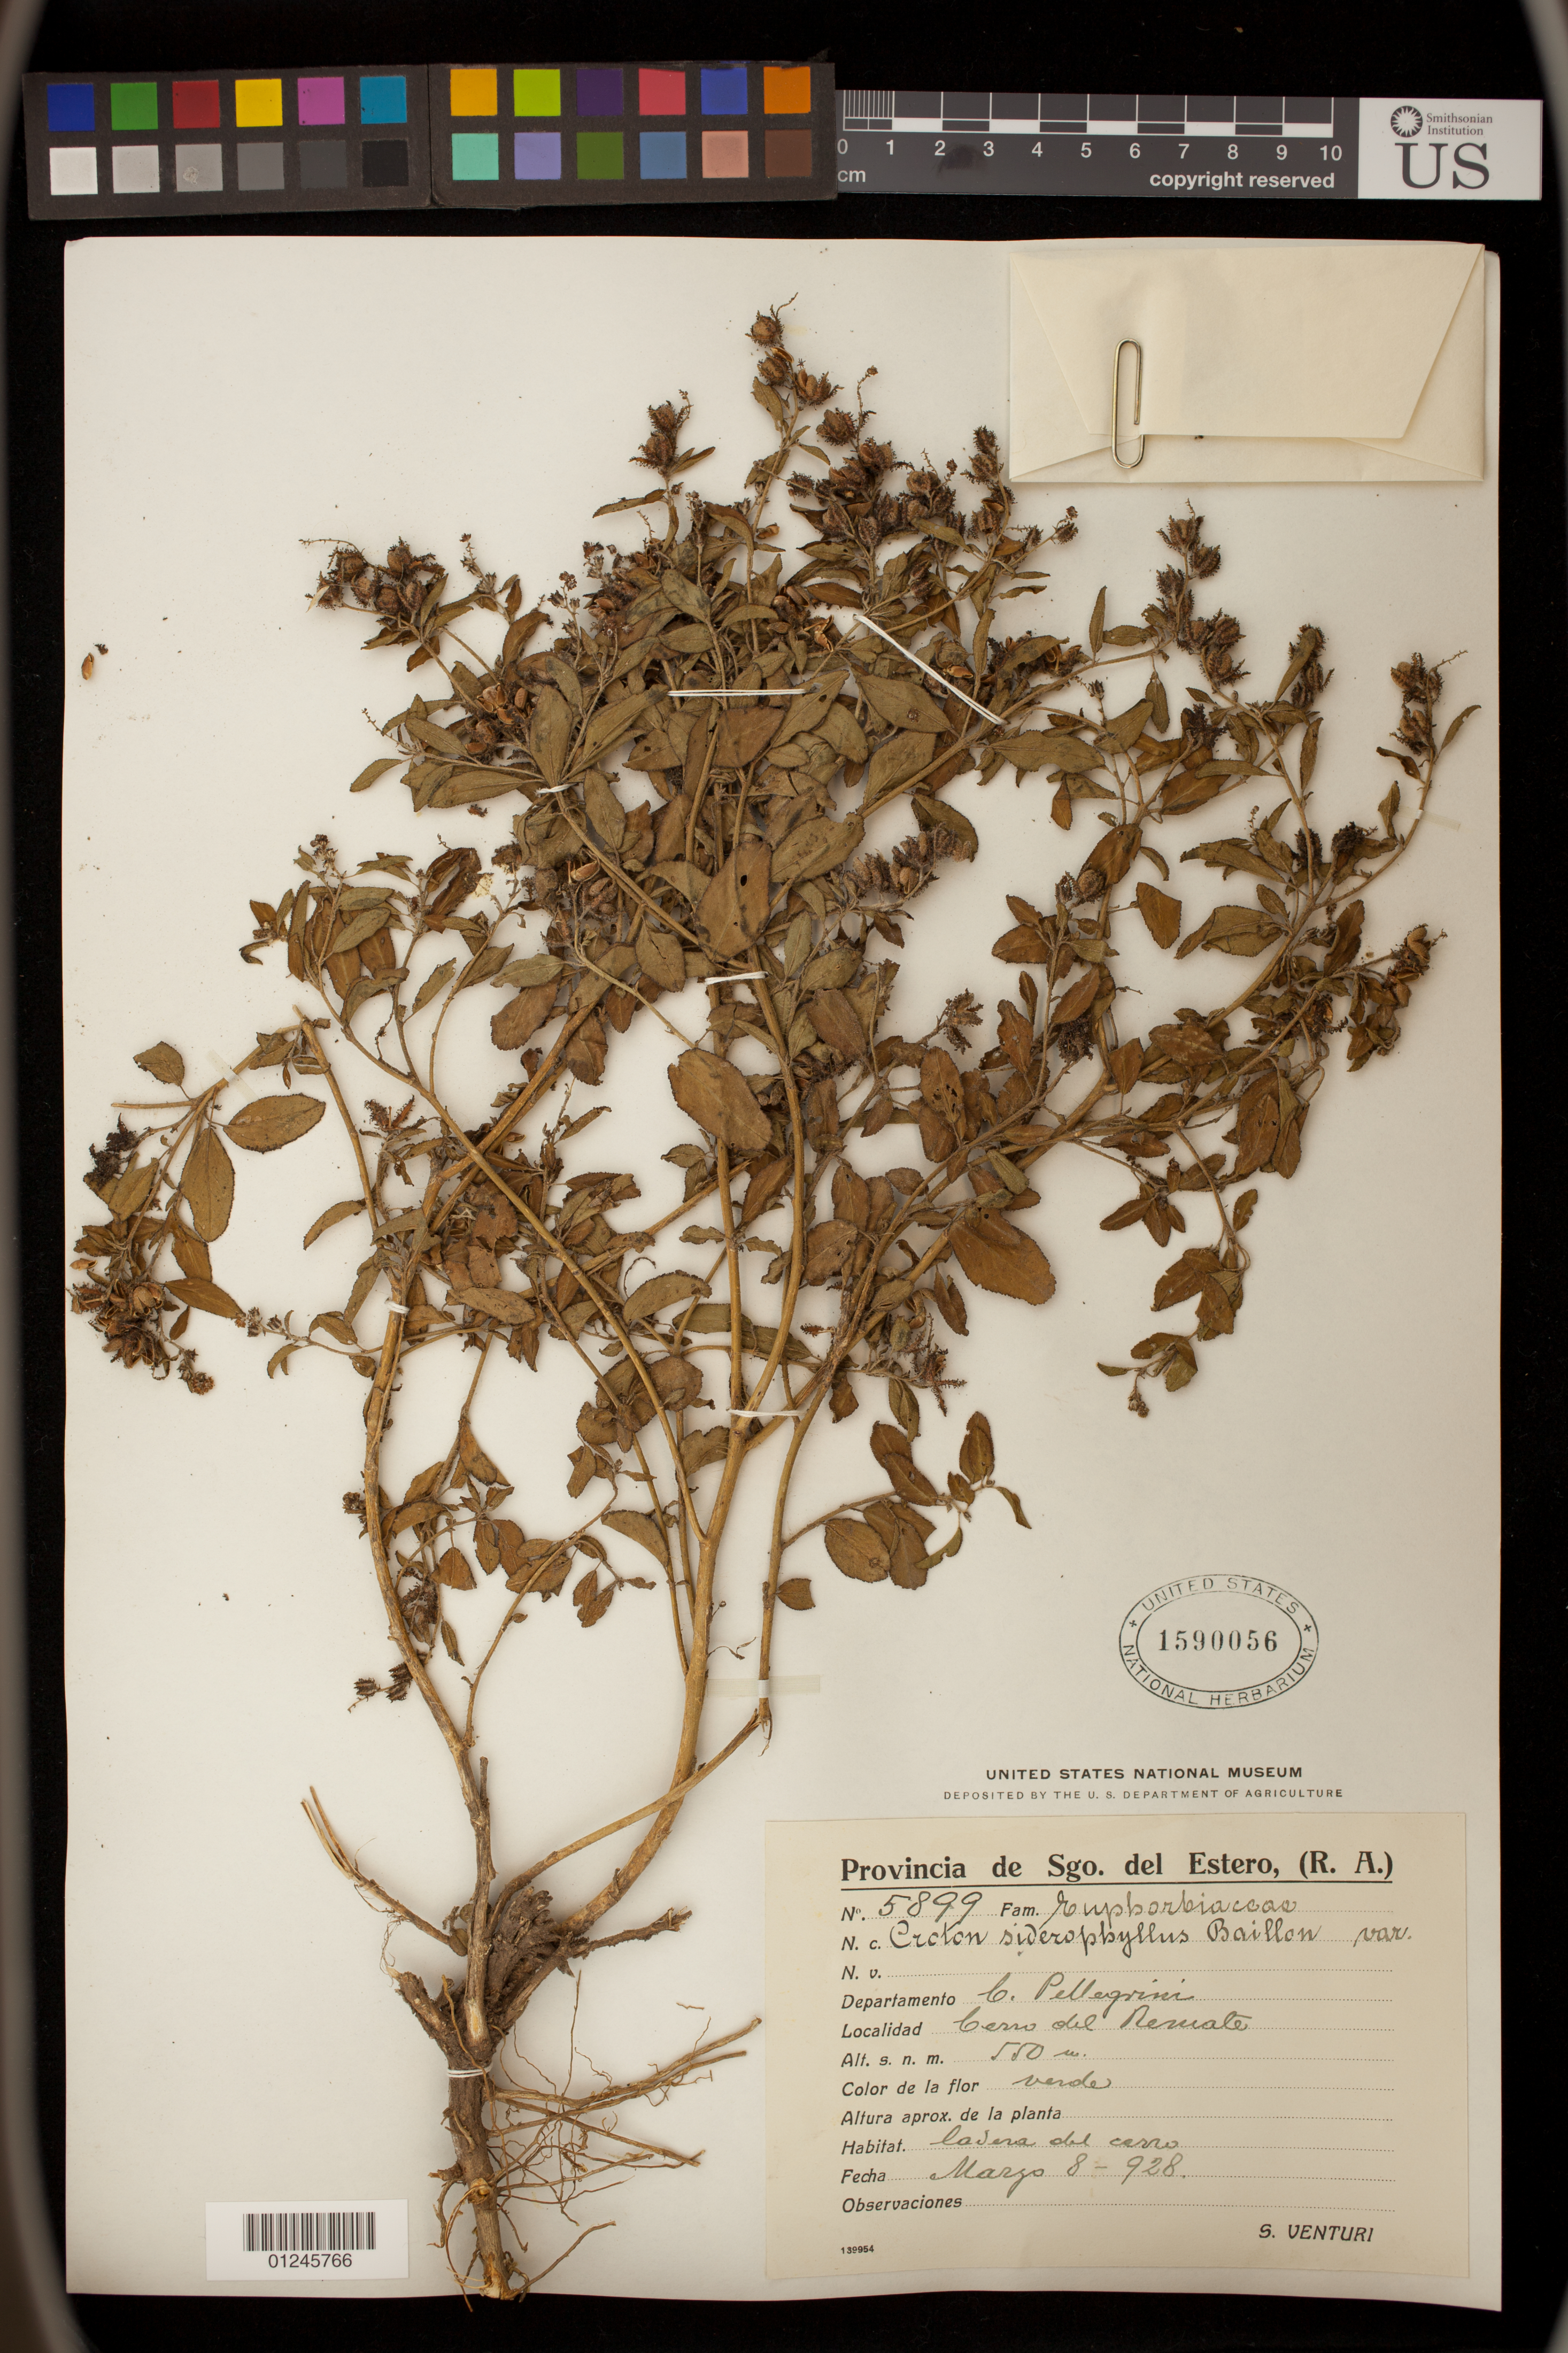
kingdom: Plantae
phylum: Tracheophyta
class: Magnoliopsida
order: Malpighiales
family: Euphorbiaceae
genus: Croton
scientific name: Croton siderophyllus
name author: Müll. Arg.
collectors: S. Venturi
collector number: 5899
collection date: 1928-03-08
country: Argentina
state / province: Santiago del Estero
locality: Departamento C. Pellegrini.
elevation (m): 550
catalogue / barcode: US 1590056